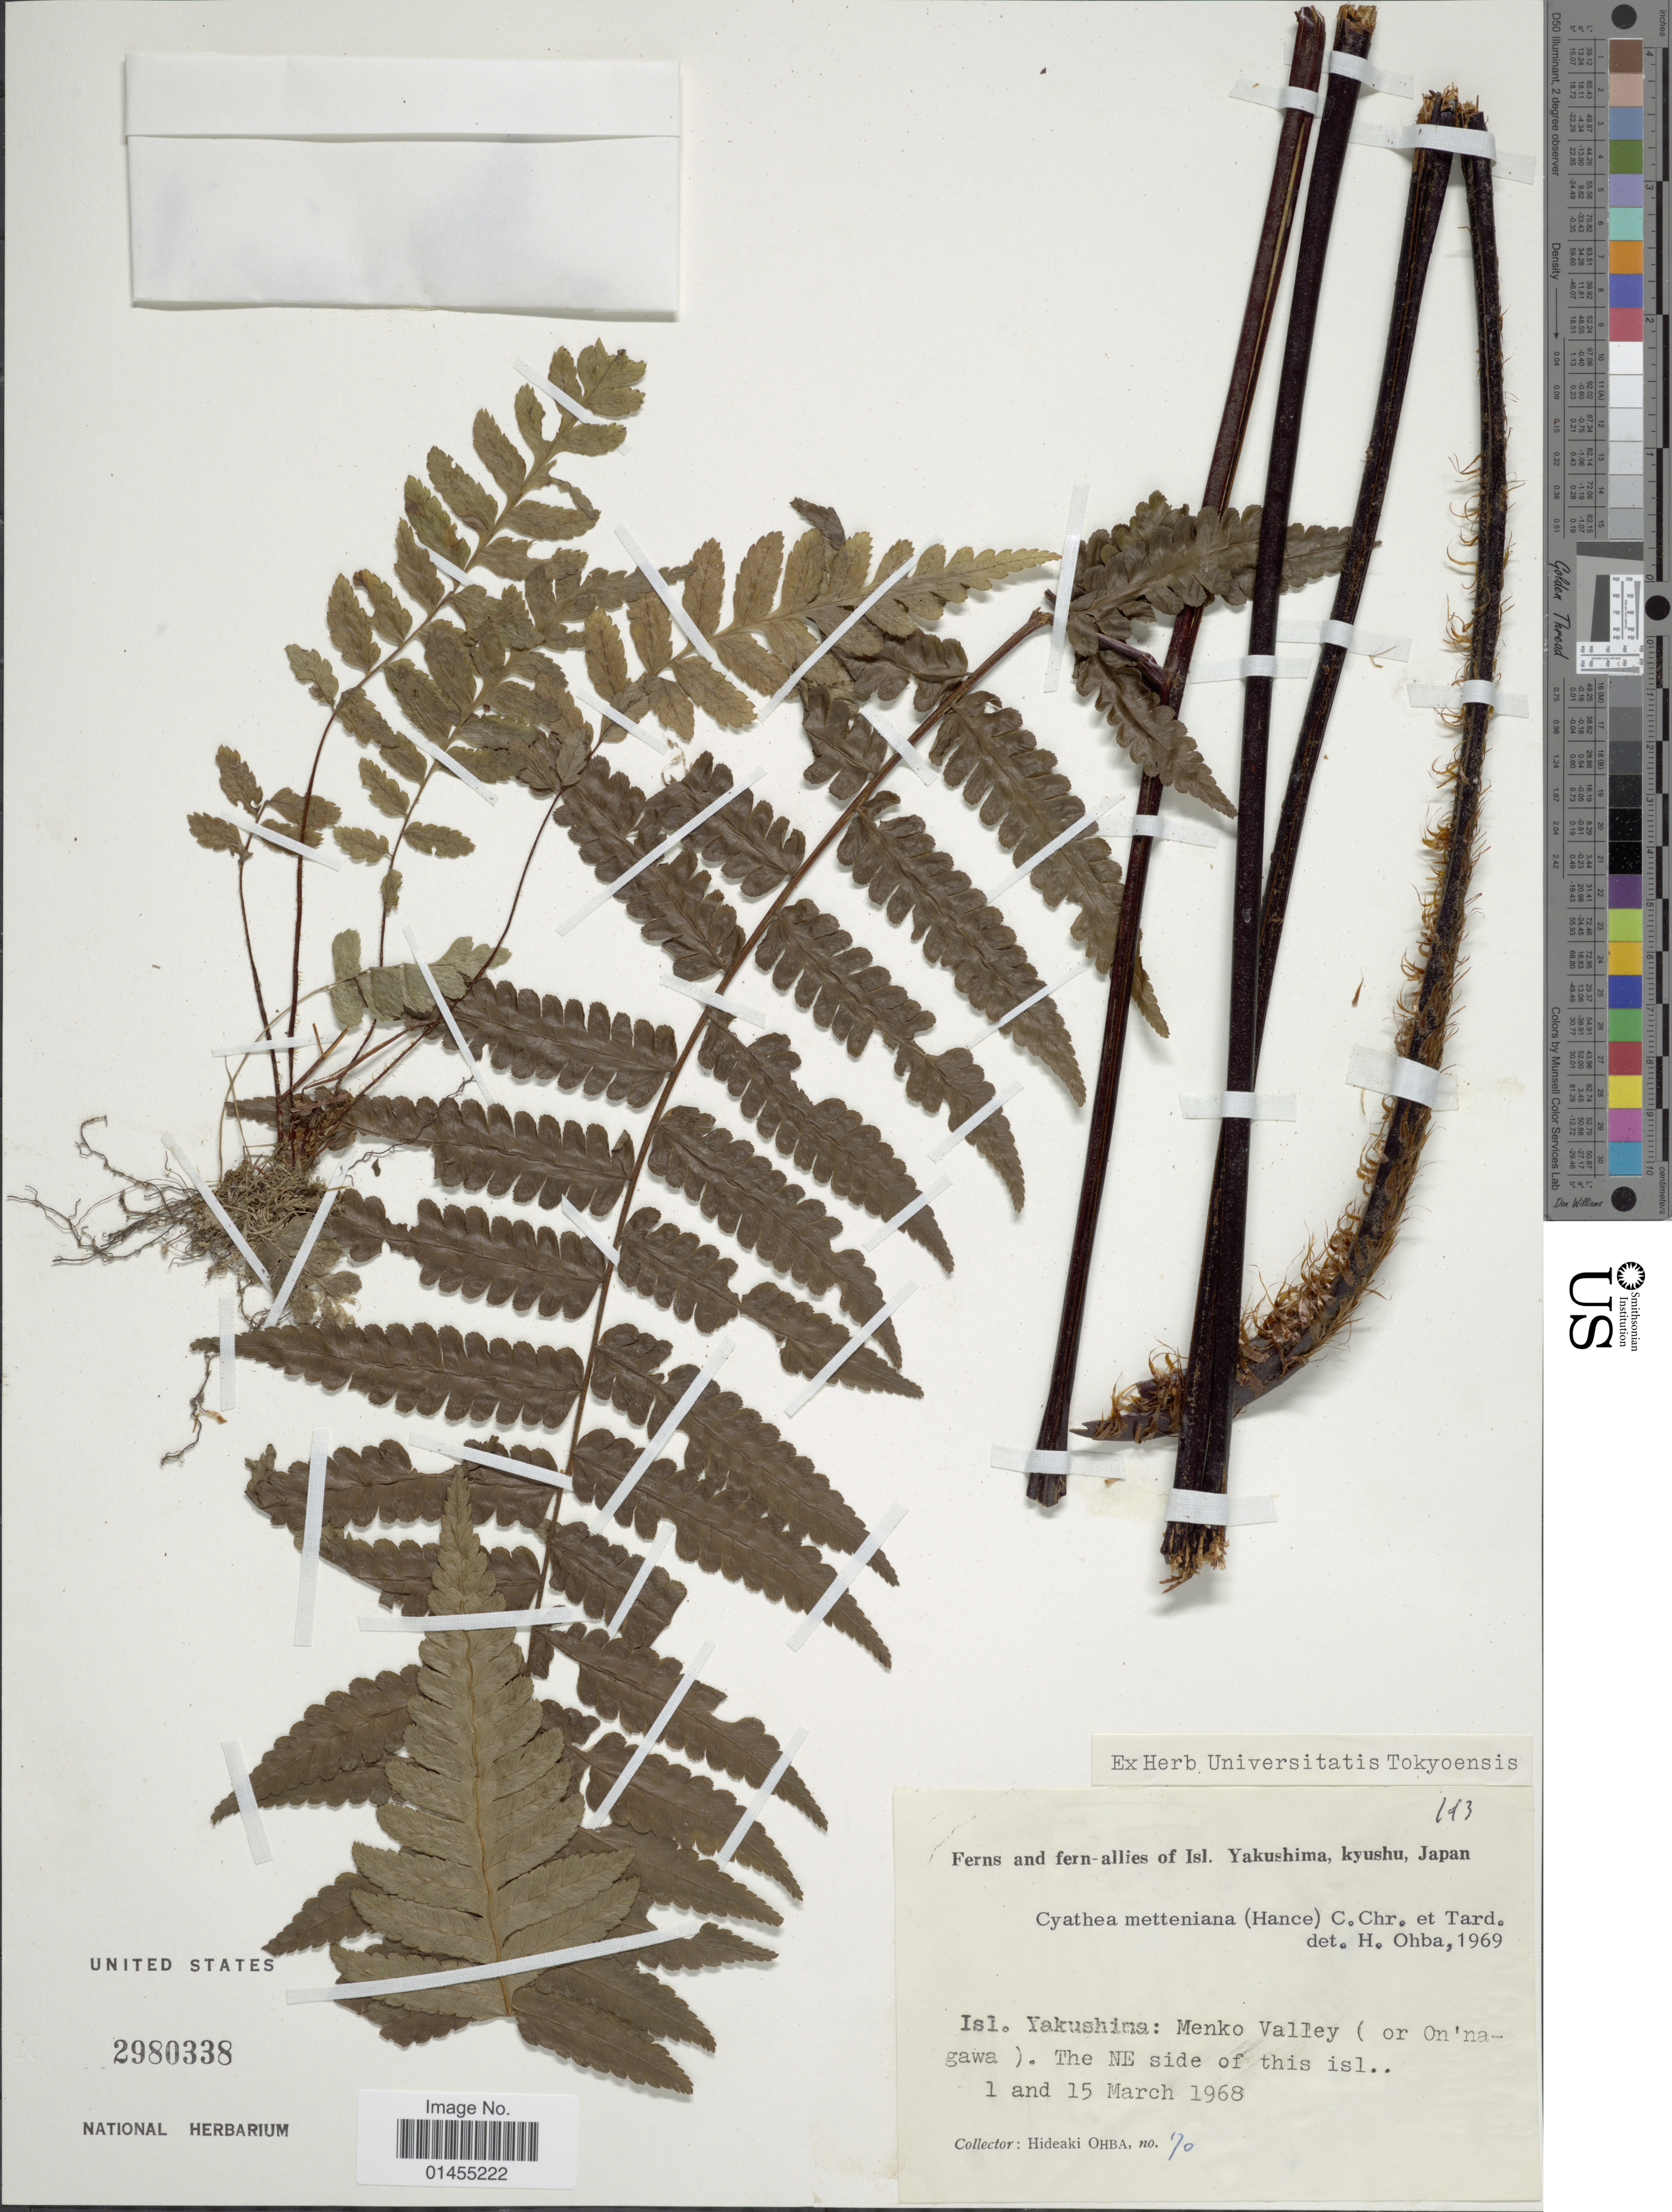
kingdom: Plantae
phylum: Tracheophyta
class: Polypodiopsida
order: Cyatheales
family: Cyatheaceae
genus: Alsophila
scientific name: Alsophila metteniana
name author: Hance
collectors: H. Ohba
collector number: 70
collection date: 1968-03-01/1968-03-15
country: Japan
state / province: Kagosima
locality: Isl. Yakushima, Kyûshû: Menko Valley (or On'nagawa). The NE side of this island.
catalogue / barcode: US 2980338